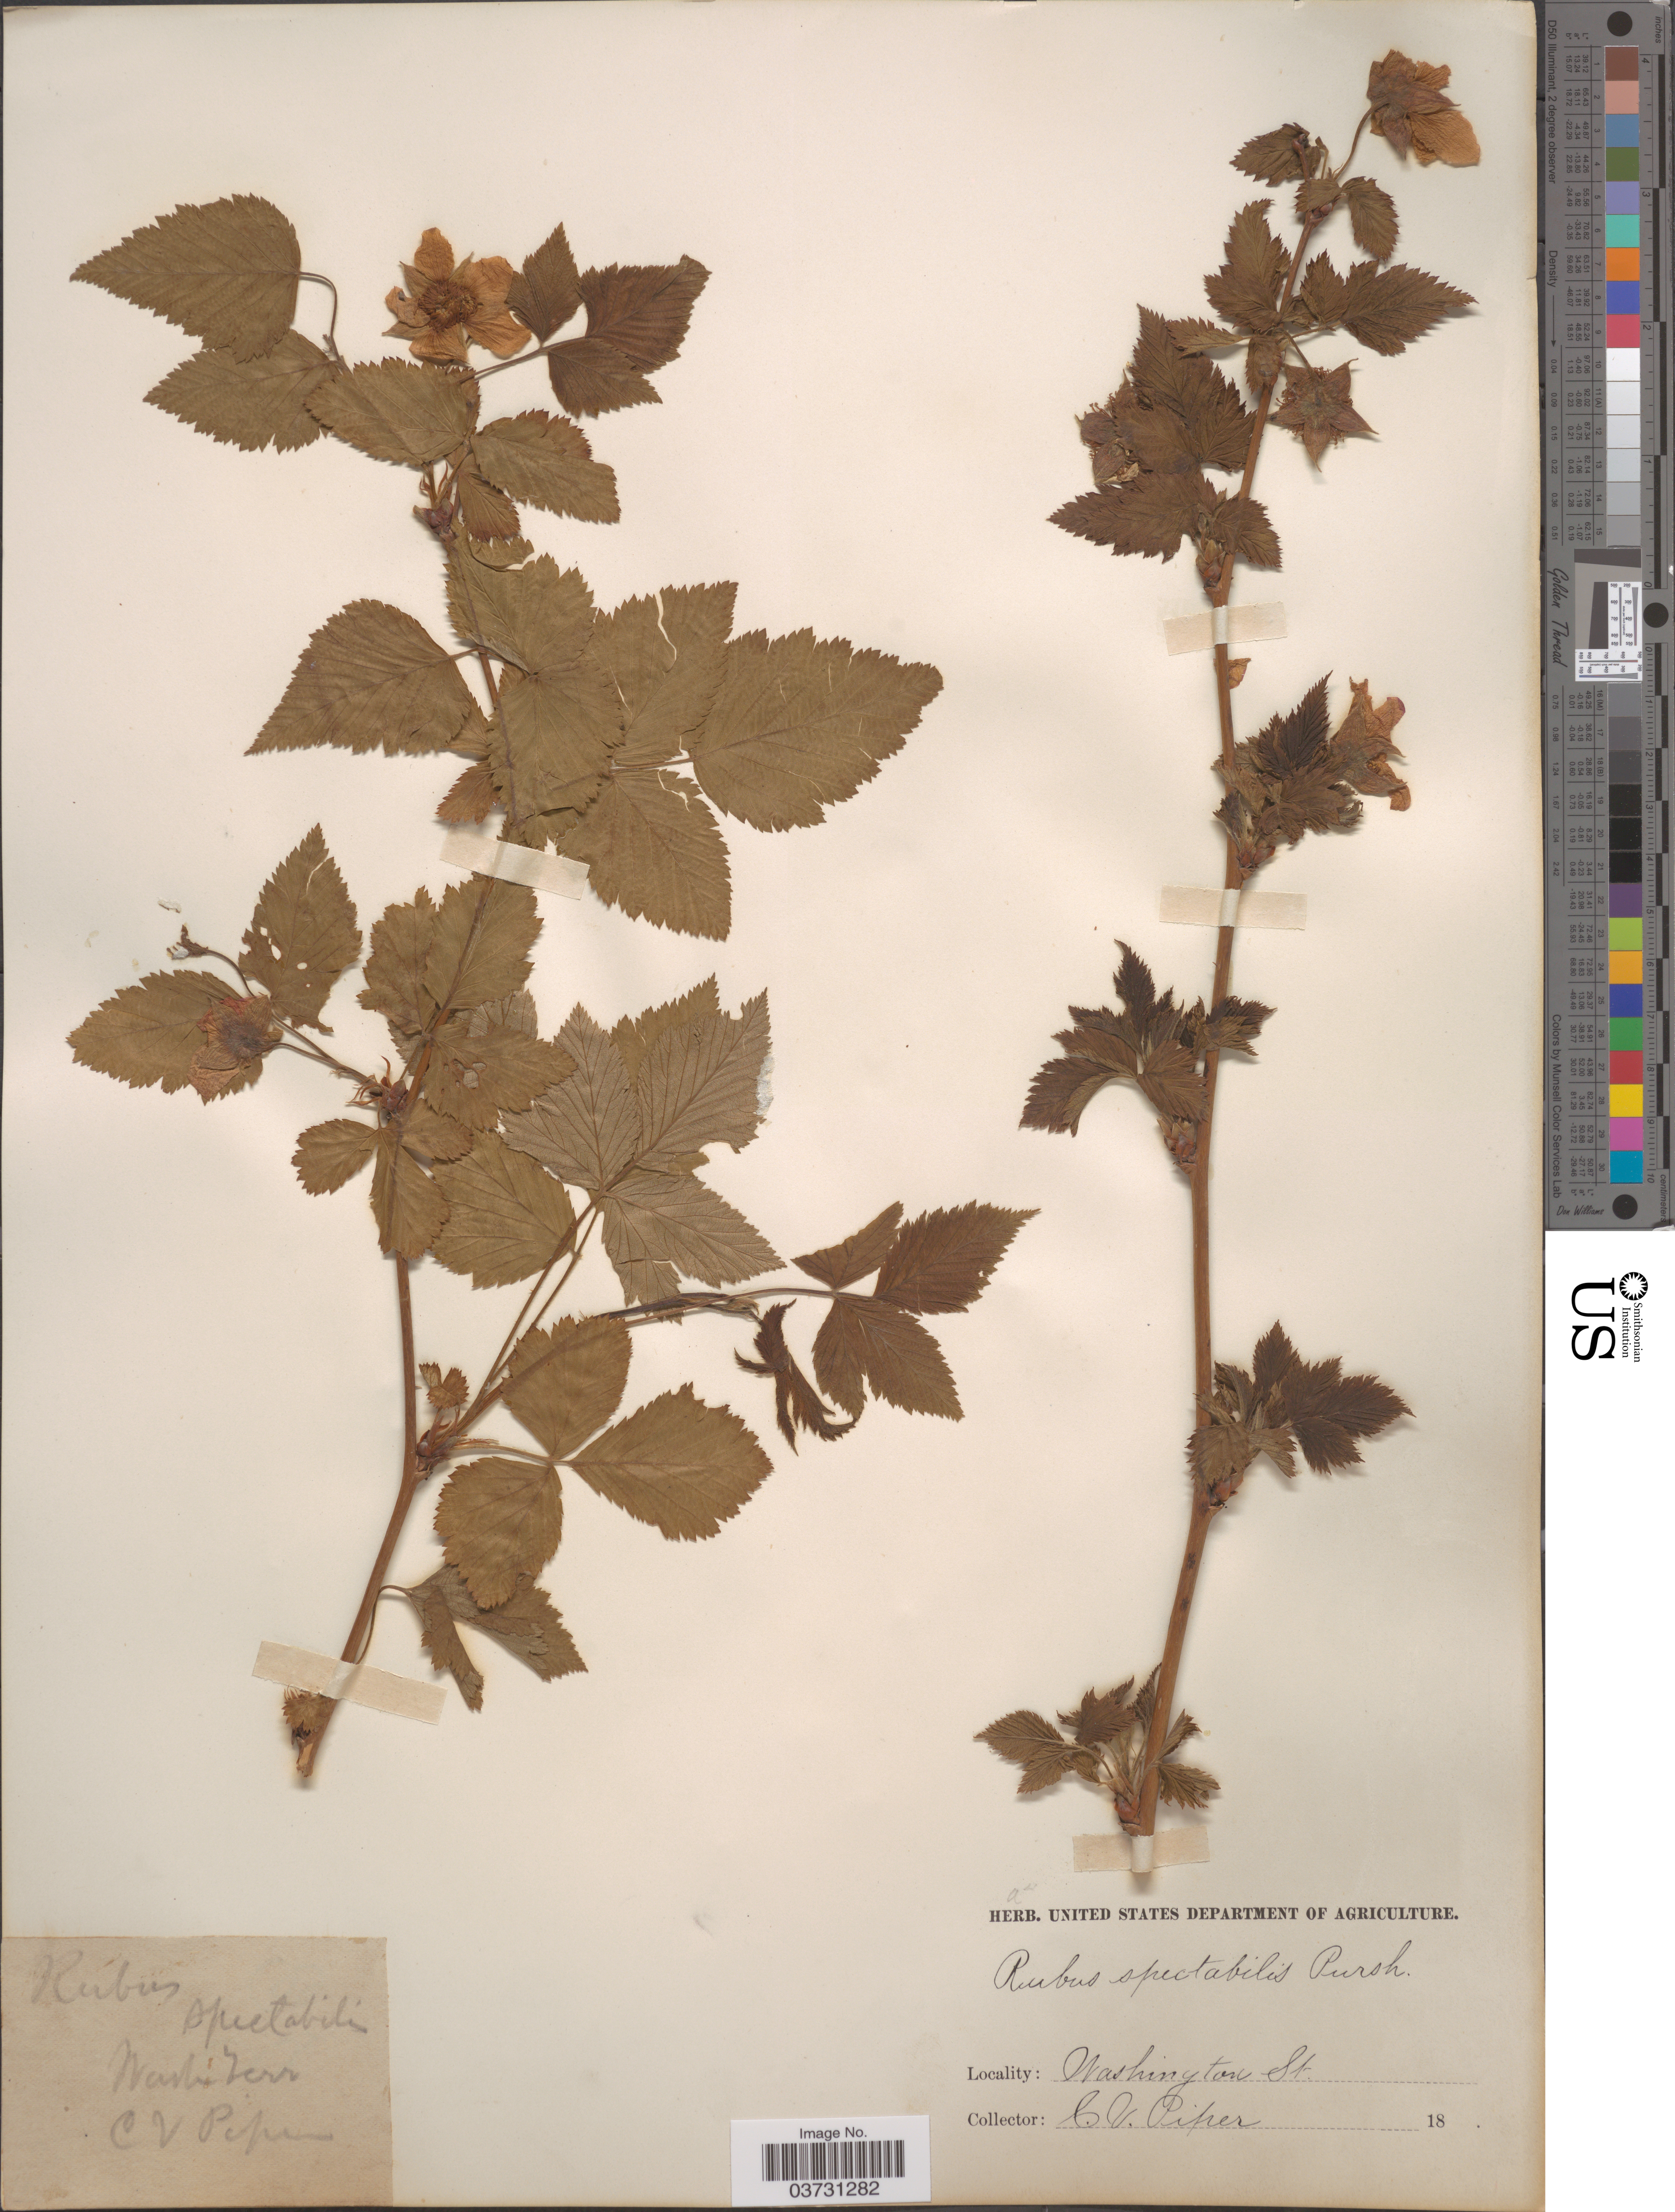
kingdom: Plantae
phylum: Tracheophyta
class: Magnoliopsida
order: Rosales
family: Rosaceae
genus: Rubus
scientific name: Rubus spectabilis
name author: Pursh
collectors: C. V. Piper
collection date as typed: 18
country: United States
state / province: Washington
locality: Washington St.